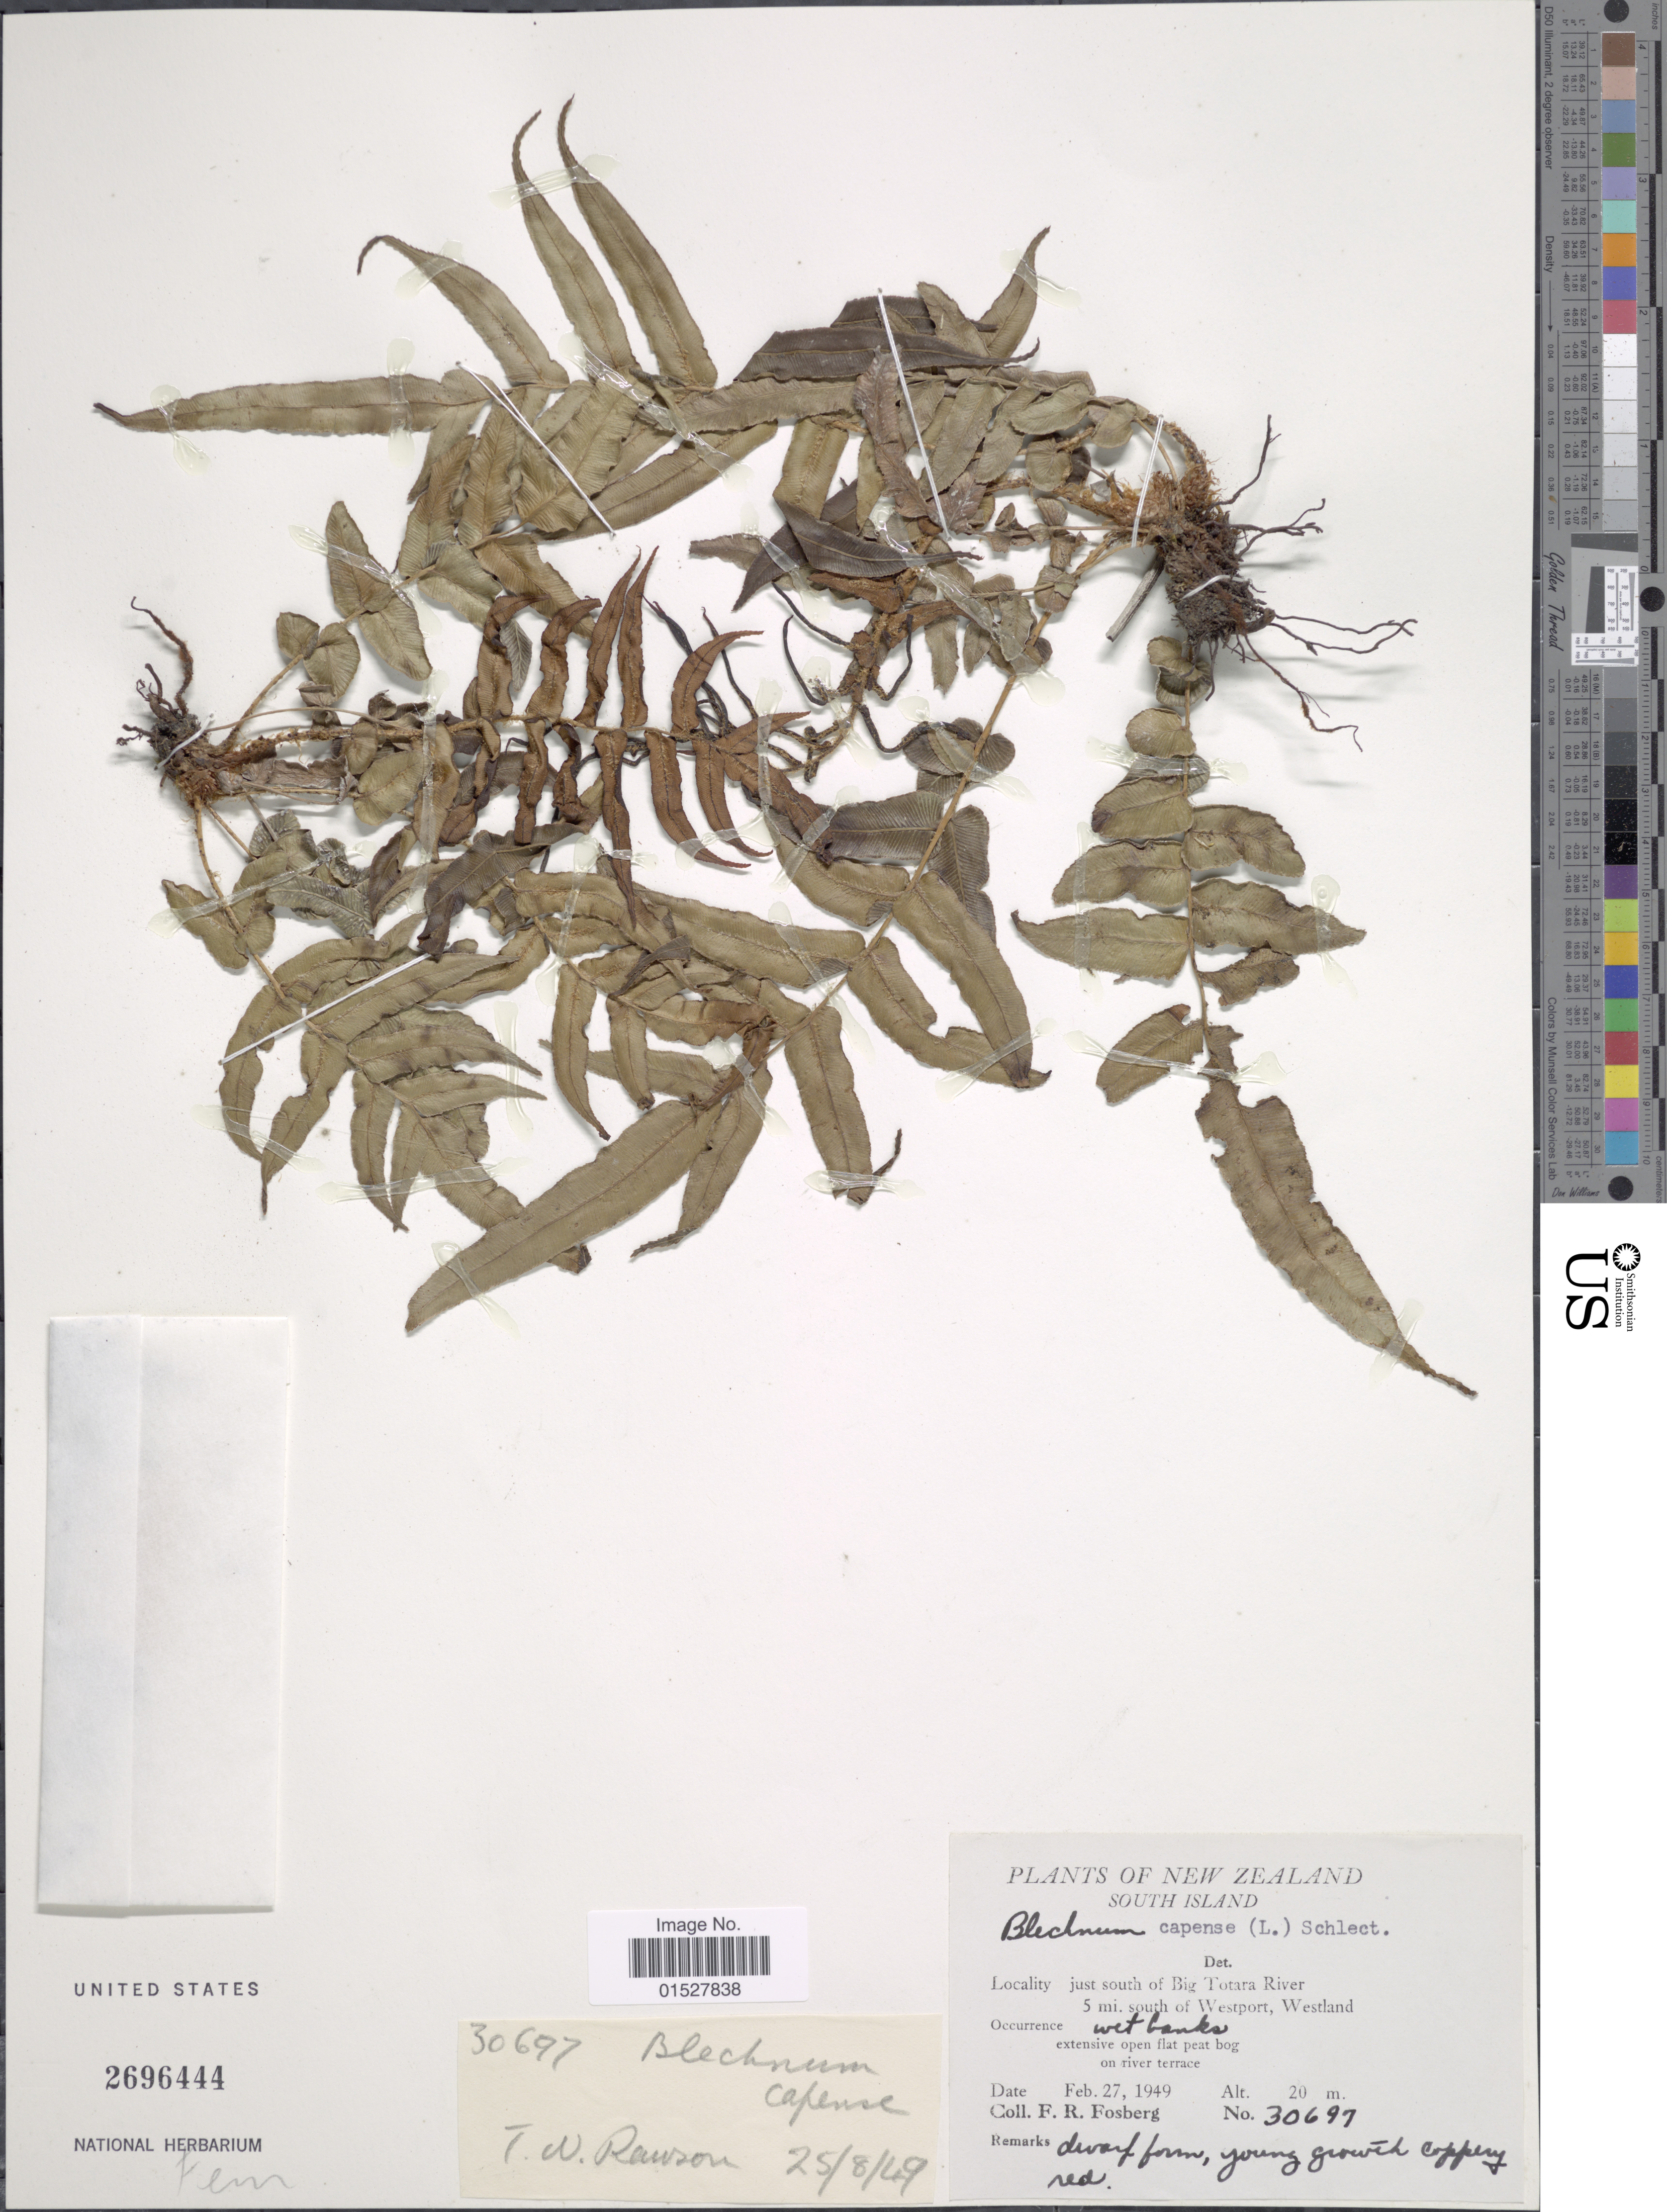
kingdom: Plantae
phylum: Tracheophyta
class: Polypodiopsida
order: Polypodiales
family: Blechnaceae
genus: Blechnum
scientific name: Blechnum capense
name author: (L.) Schltdl.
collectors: F. R. Fosberg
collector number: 30697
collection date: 1949-02-27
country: New Zealand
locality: South Island, just south of Big Totara River, 5 mi. south of westport, Westland.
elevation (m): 20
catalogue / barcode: US 2696444